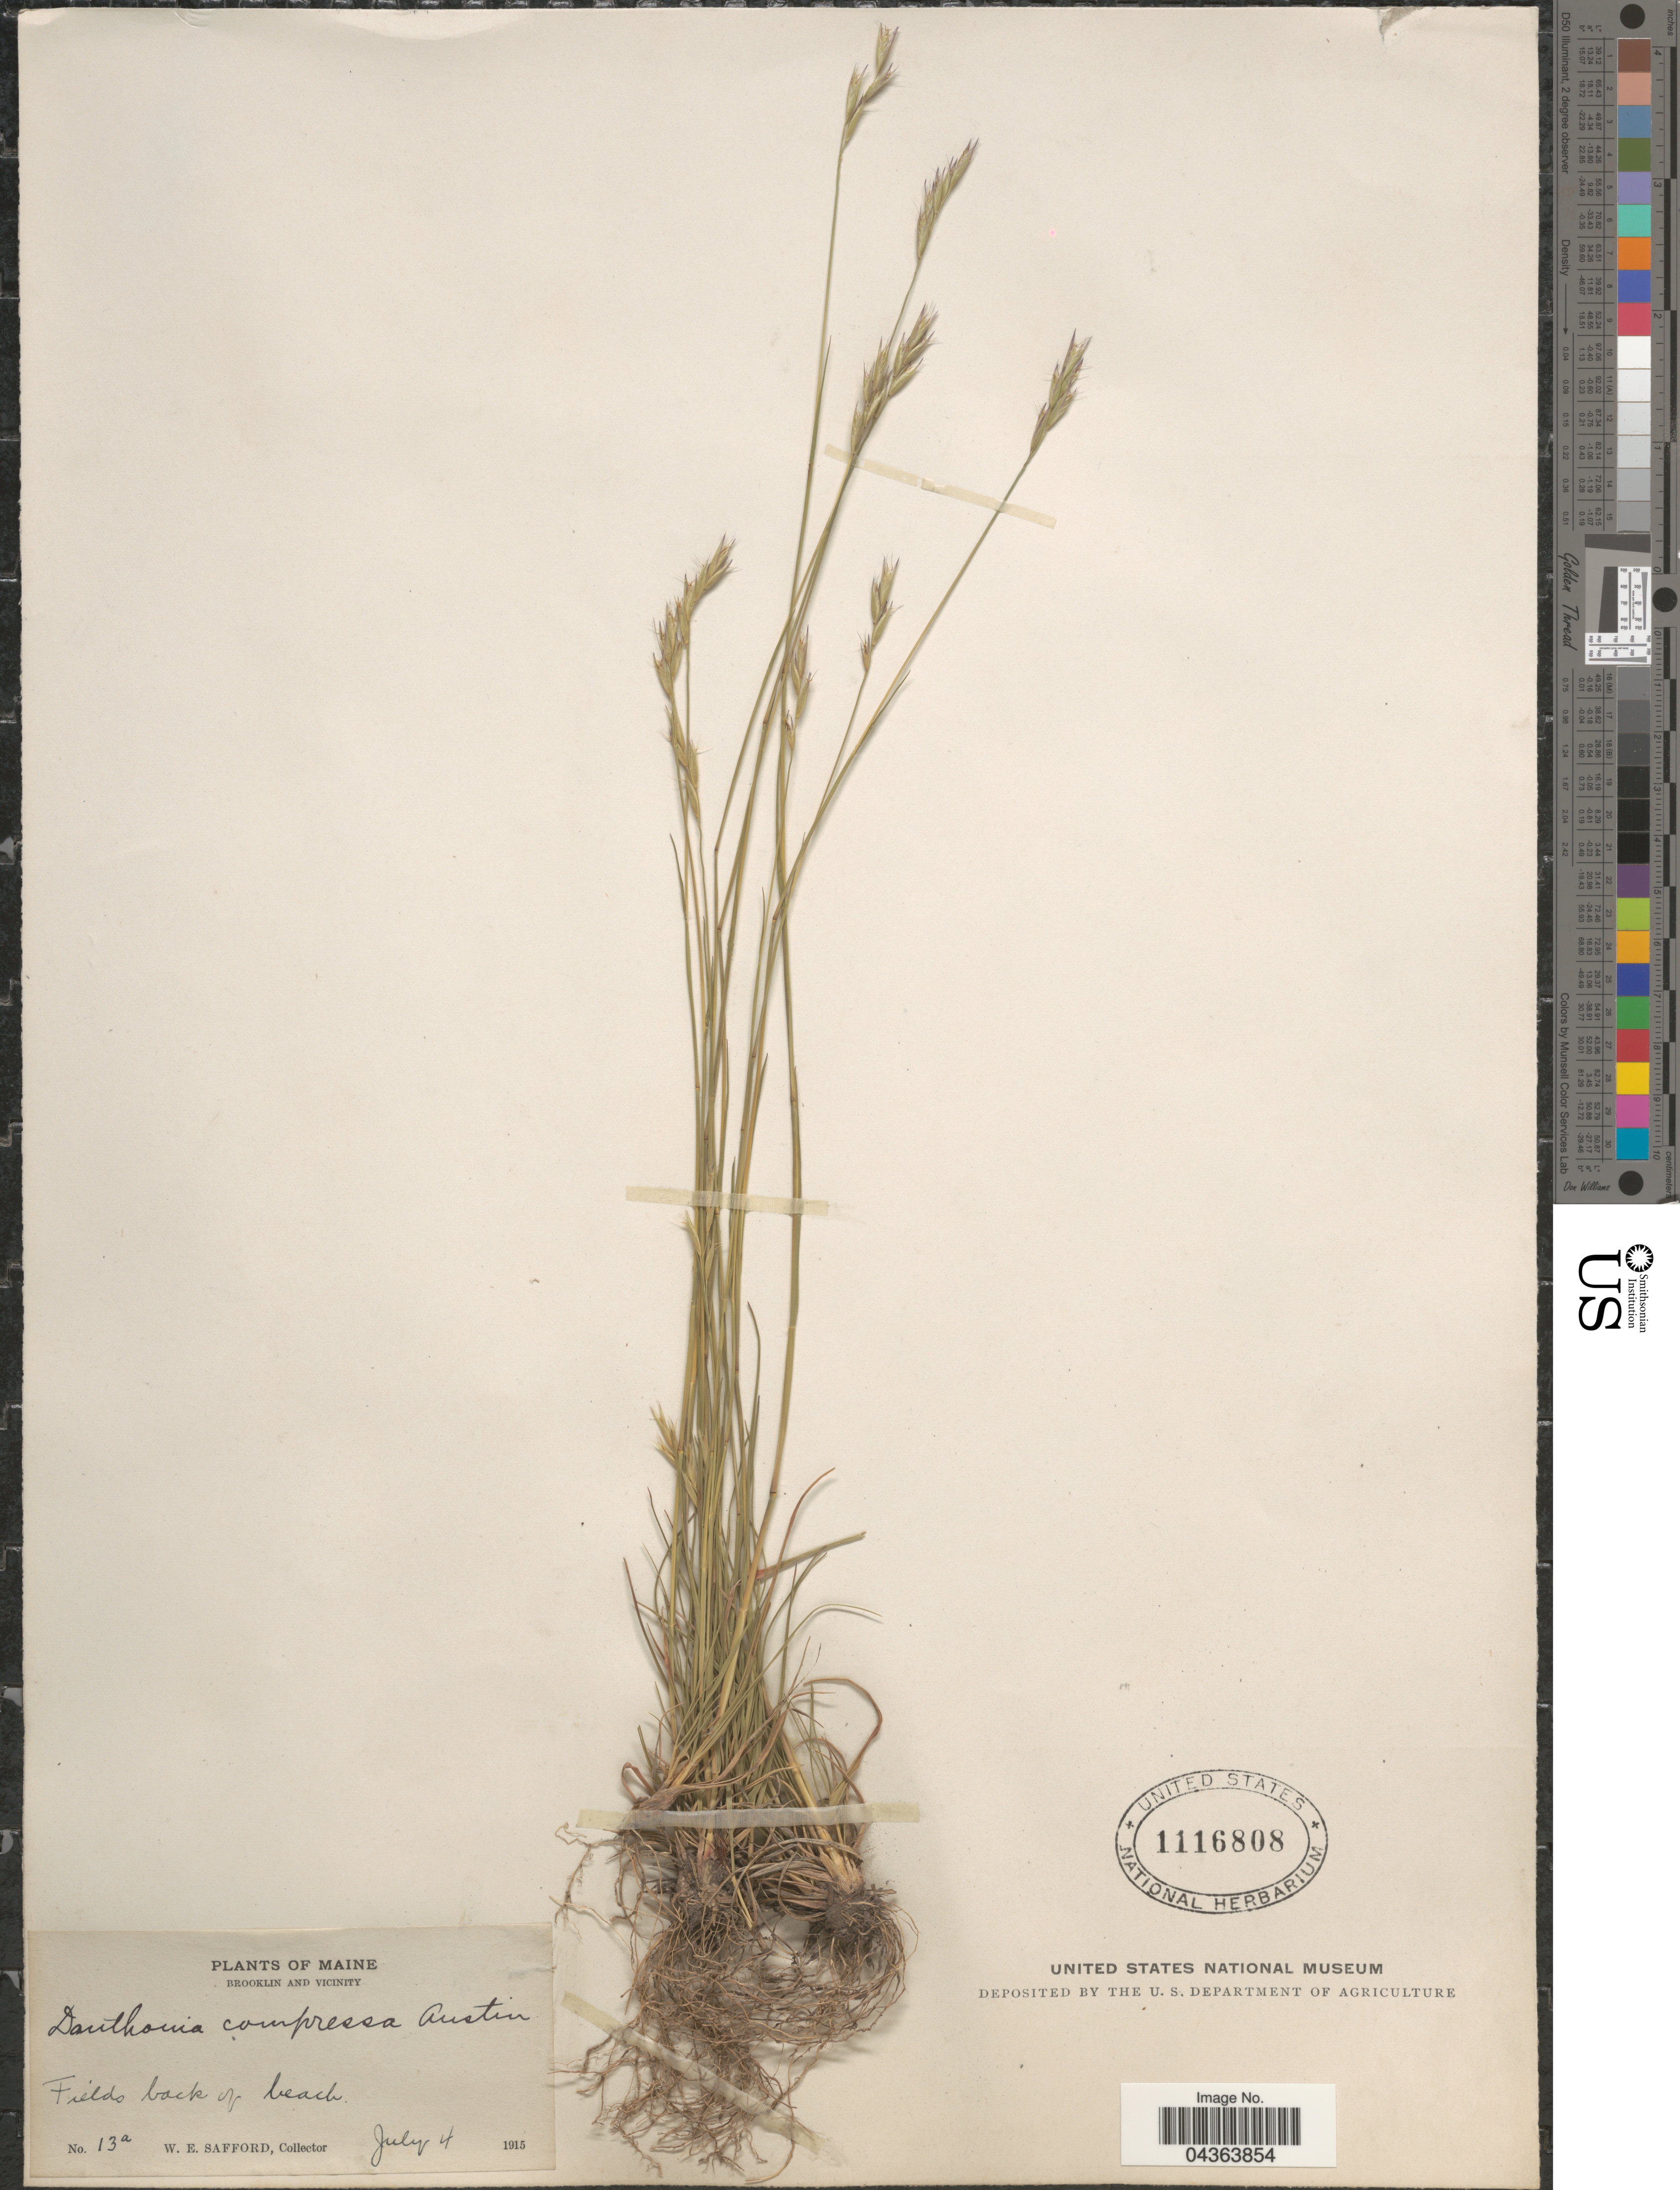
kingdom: Plantae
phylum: Tracheophyta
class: Liliopsida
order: Poales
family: Poaceae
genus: Danthonia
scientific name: Danthonia spicata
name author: (L.) P. Beauv. ex Roem. & Schult.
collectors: W. E. Safford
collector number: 13a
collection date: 1915-07-04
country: United States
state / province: Maine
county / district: Hancock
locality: Brooklin and Vicinity. Fields back of beach.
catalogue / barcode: US 1116808